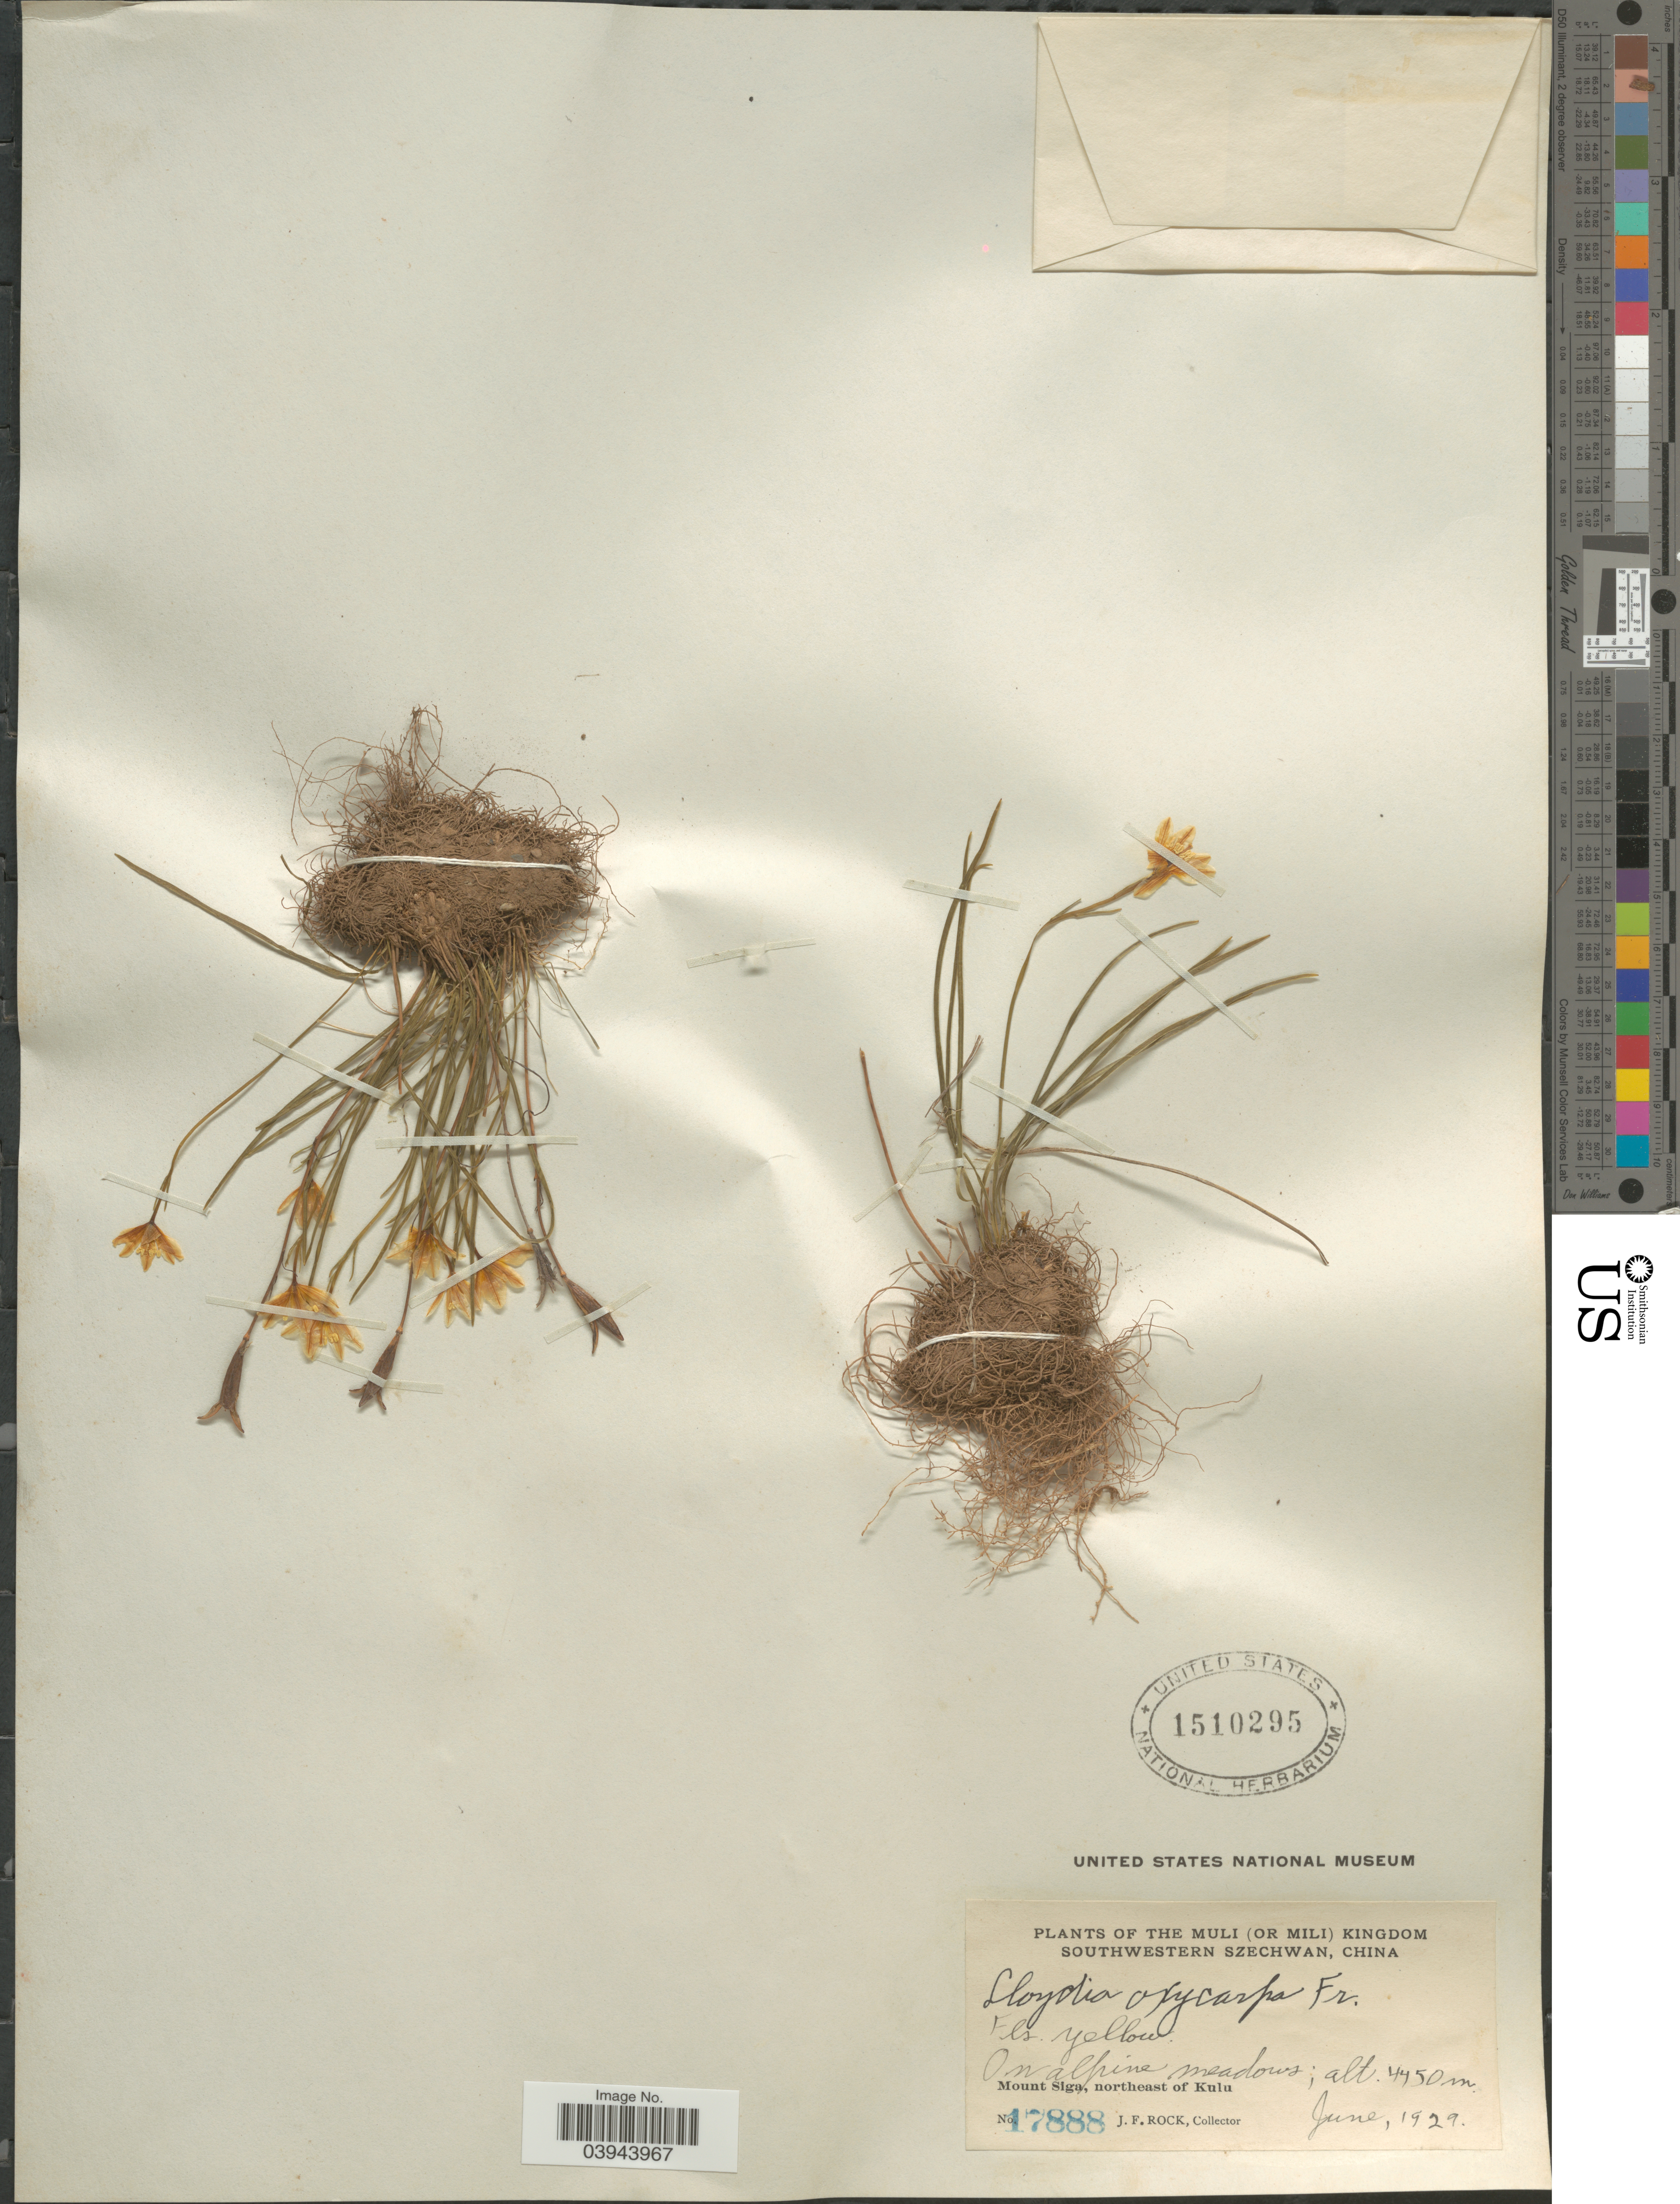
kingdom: Plantae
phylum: Tracheophyta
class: Liliopsida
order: Liliales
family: Liliaceae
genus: Lloydia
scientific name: Lloydia oxycarpa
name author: Franch.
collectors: J. Rock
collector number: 17888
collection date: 1929-06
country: China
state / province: Sichuan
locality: The Muli (or Mili) Kingdom. Southwestern Szechwan. Mount Siga, northeast of Kulu.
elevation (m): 4450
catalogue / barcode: US 1510295